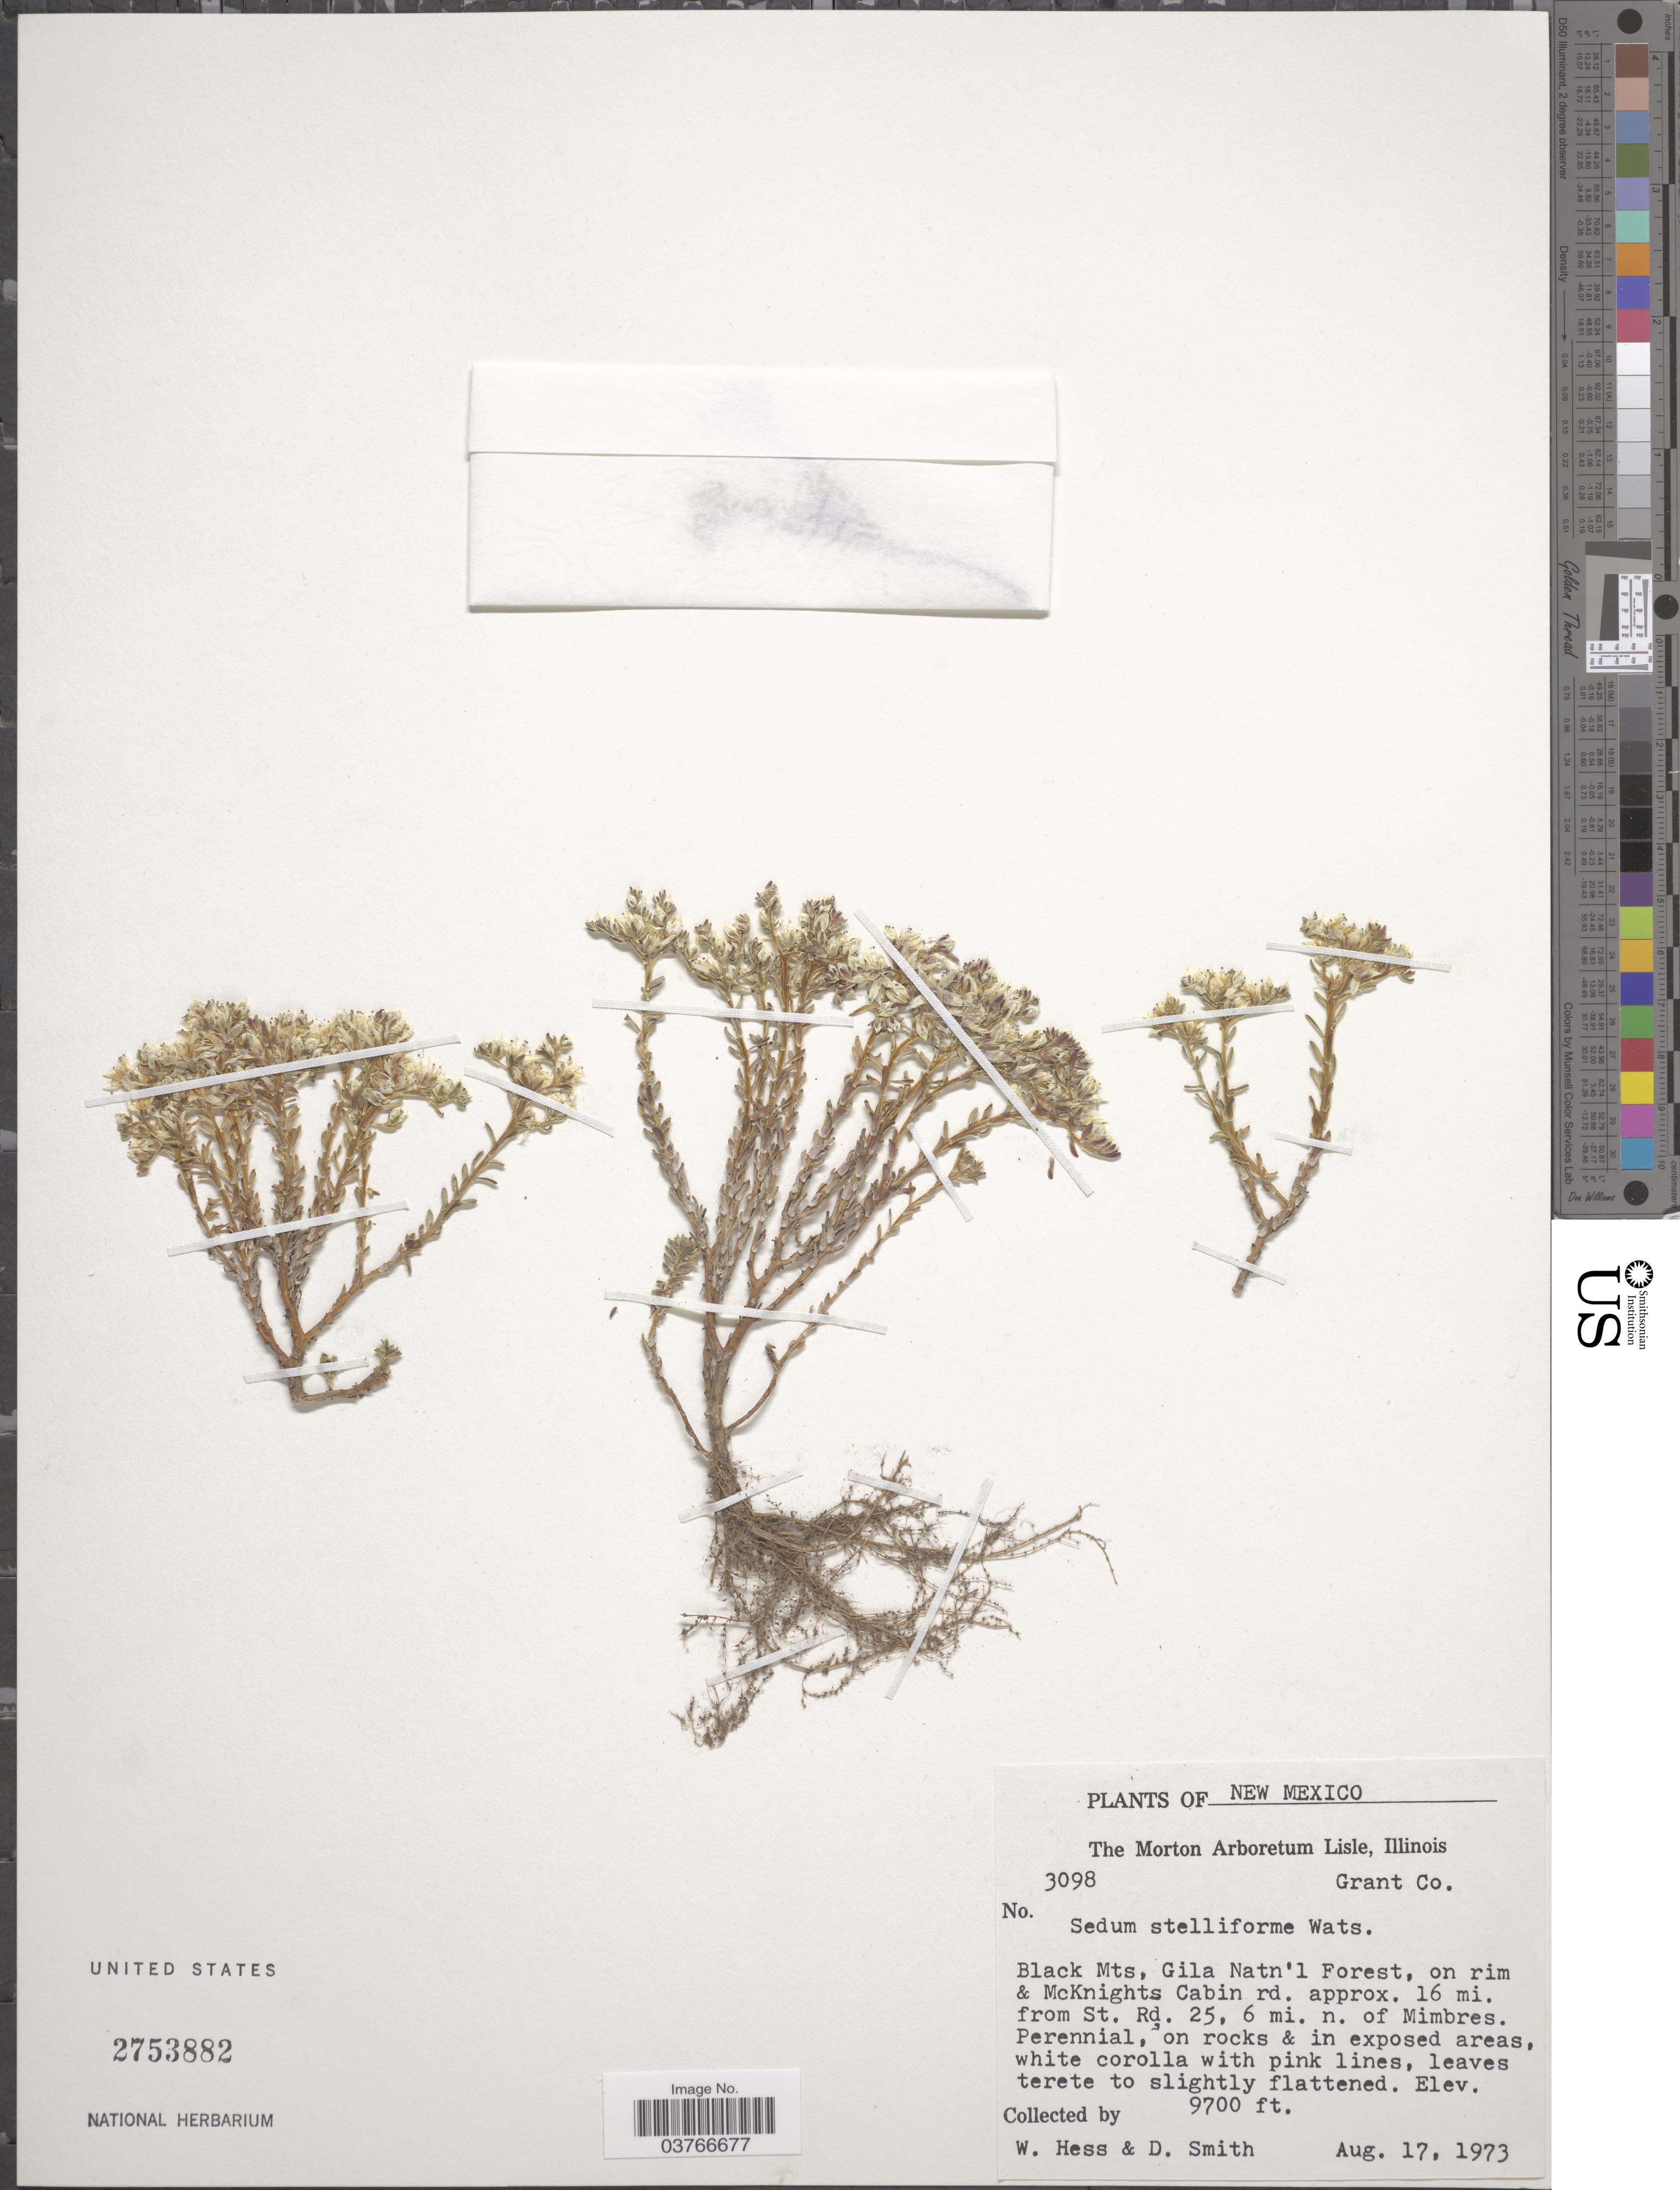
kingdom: Plantae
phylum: Tracheophyta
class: Magnoliopsida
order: Saxifragales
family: Crassulaceae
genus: Sedum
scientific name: Sedum stelliforme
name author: S. Watson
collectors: W. Hess & D. Smith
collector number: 3098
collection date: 1973-08-17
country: United States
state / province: New Mexico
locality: Grant Co. Black Mts, Gila Natn'l Forest, on rim & McKnight's Cabin rd. approx. 16 mi. from St. Rd. 25, 6 mi. n. of Mimbres.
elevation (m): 2957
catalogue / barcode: US 2753882